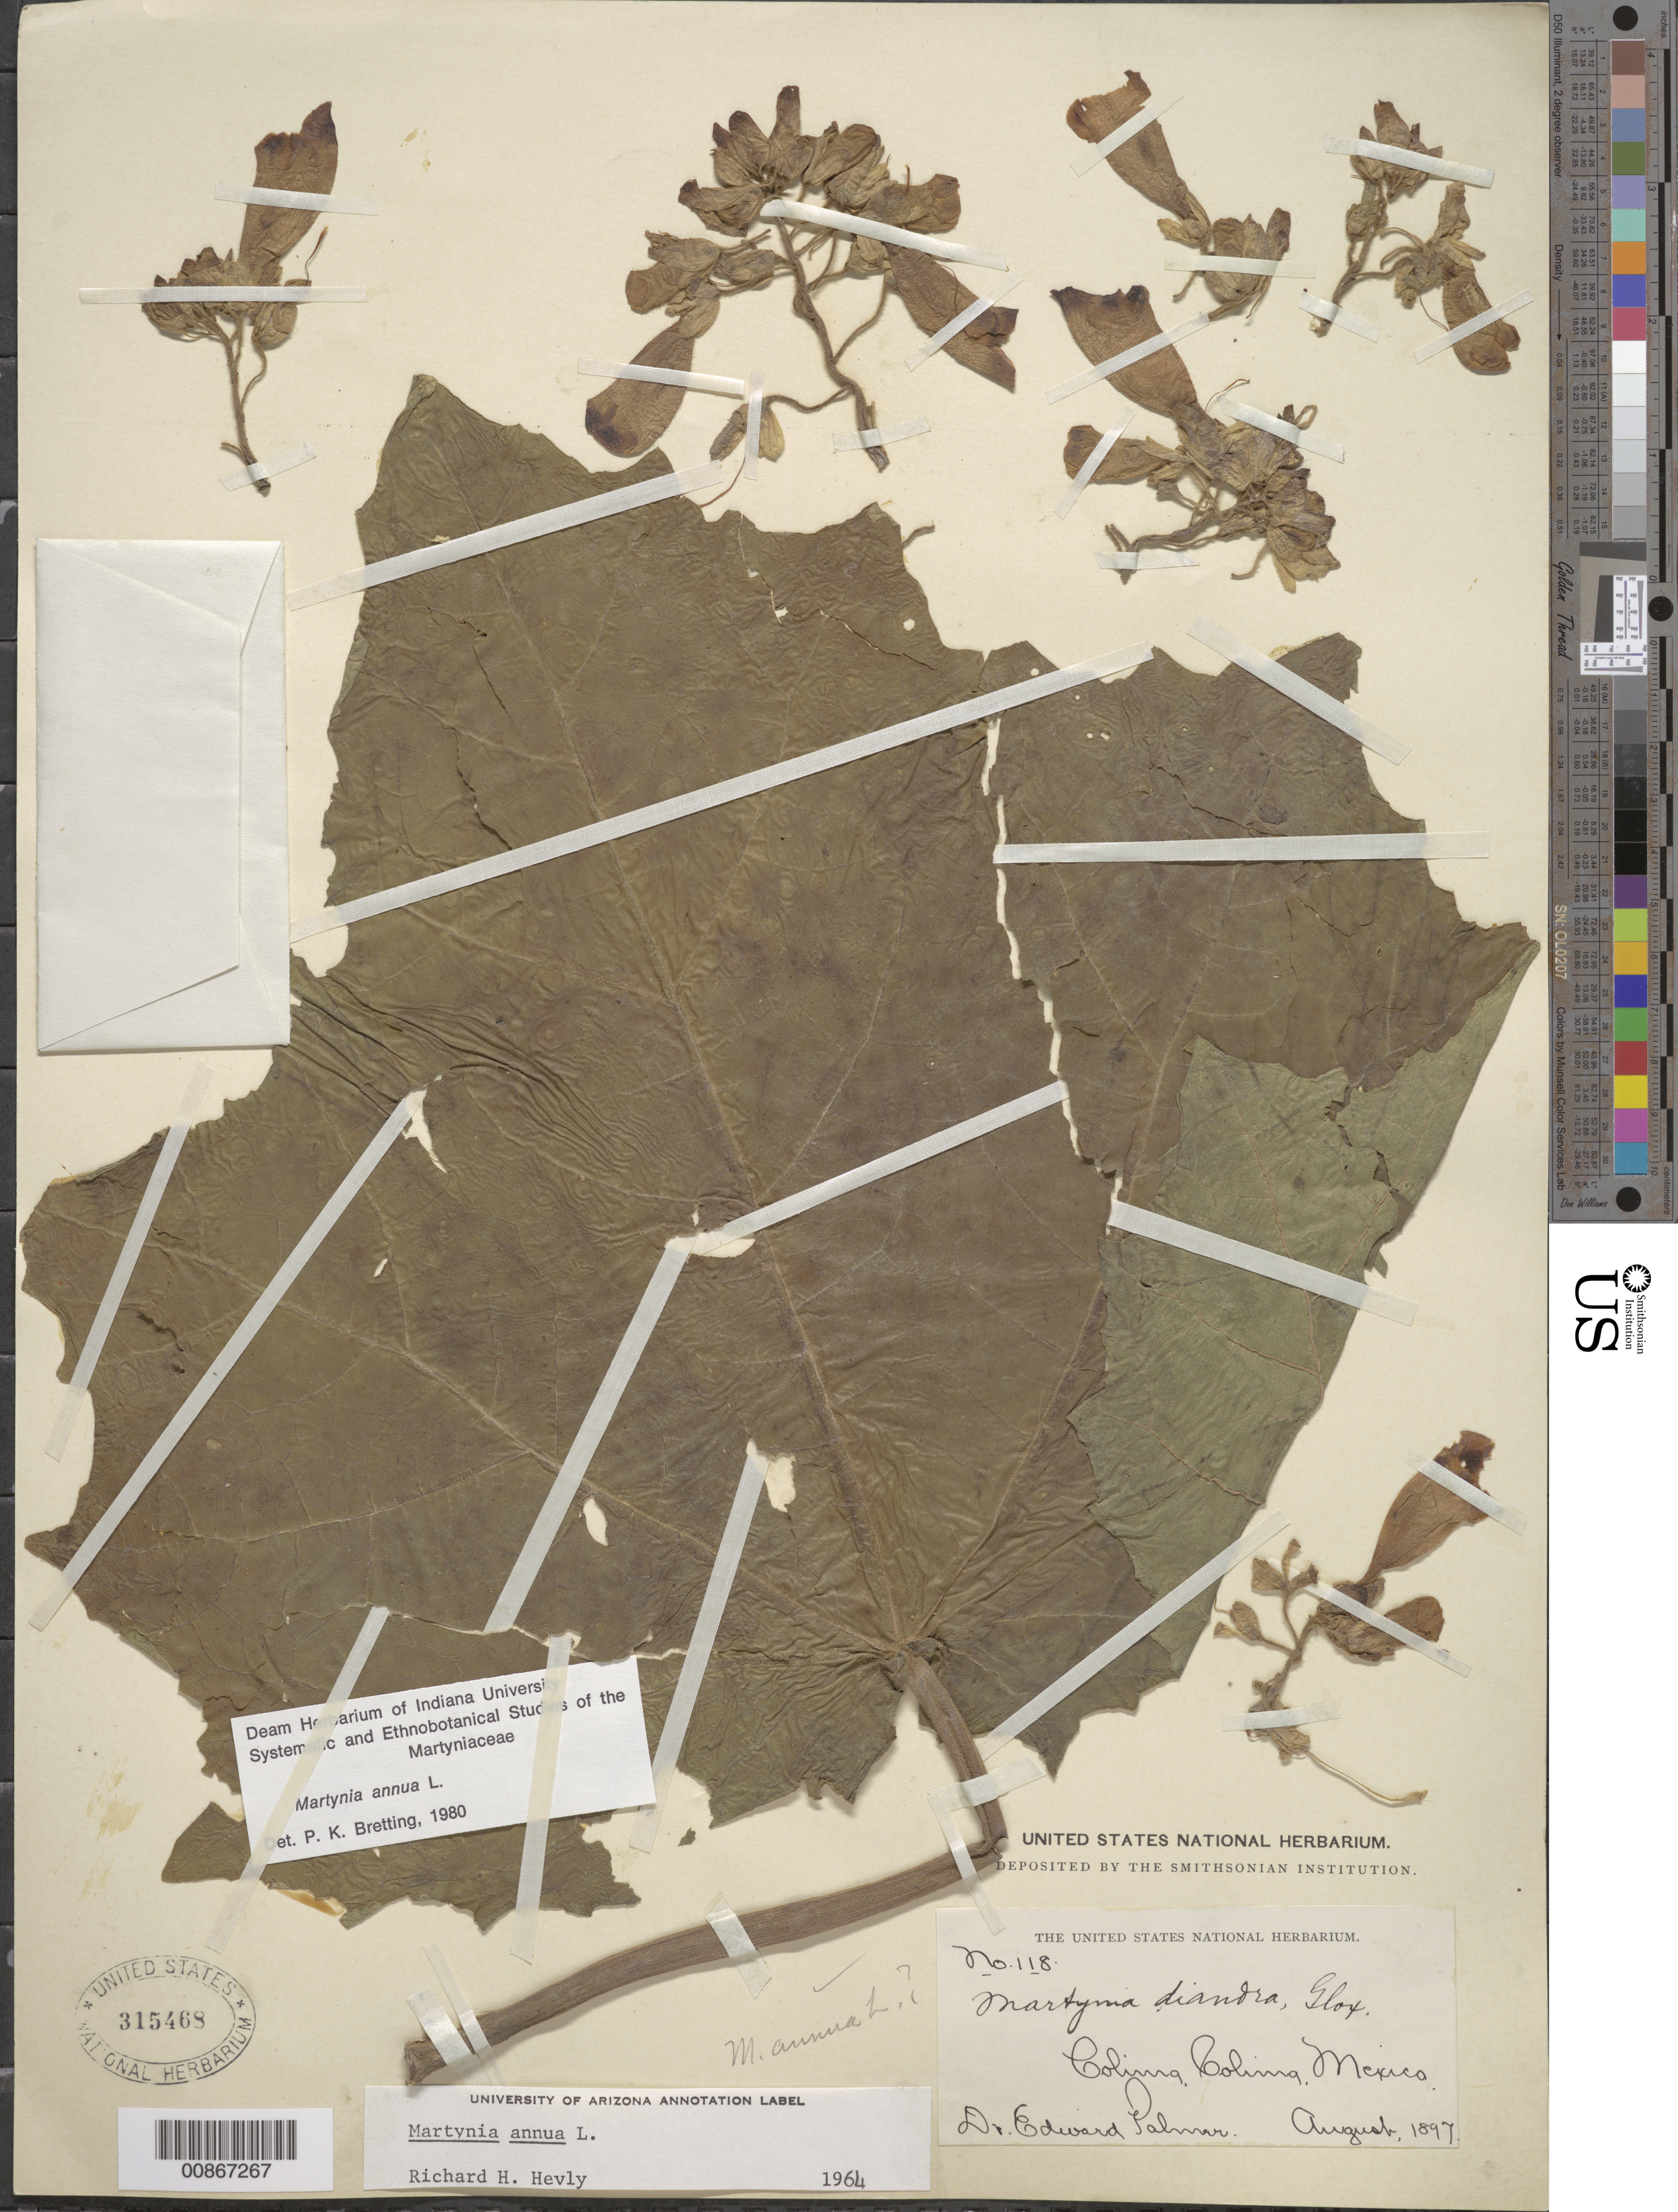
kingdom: Plantae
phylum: Tracheophyta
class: Magnoliopsida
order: Lamiales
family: Martyniaceae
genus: Martynia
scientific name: Martynia annua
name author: L.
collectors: E. Palmer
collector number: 118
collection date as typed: Aug 1897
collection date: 1897-08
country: Mexico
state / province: Colima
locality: Colima, Colima.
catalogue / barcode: US 315468